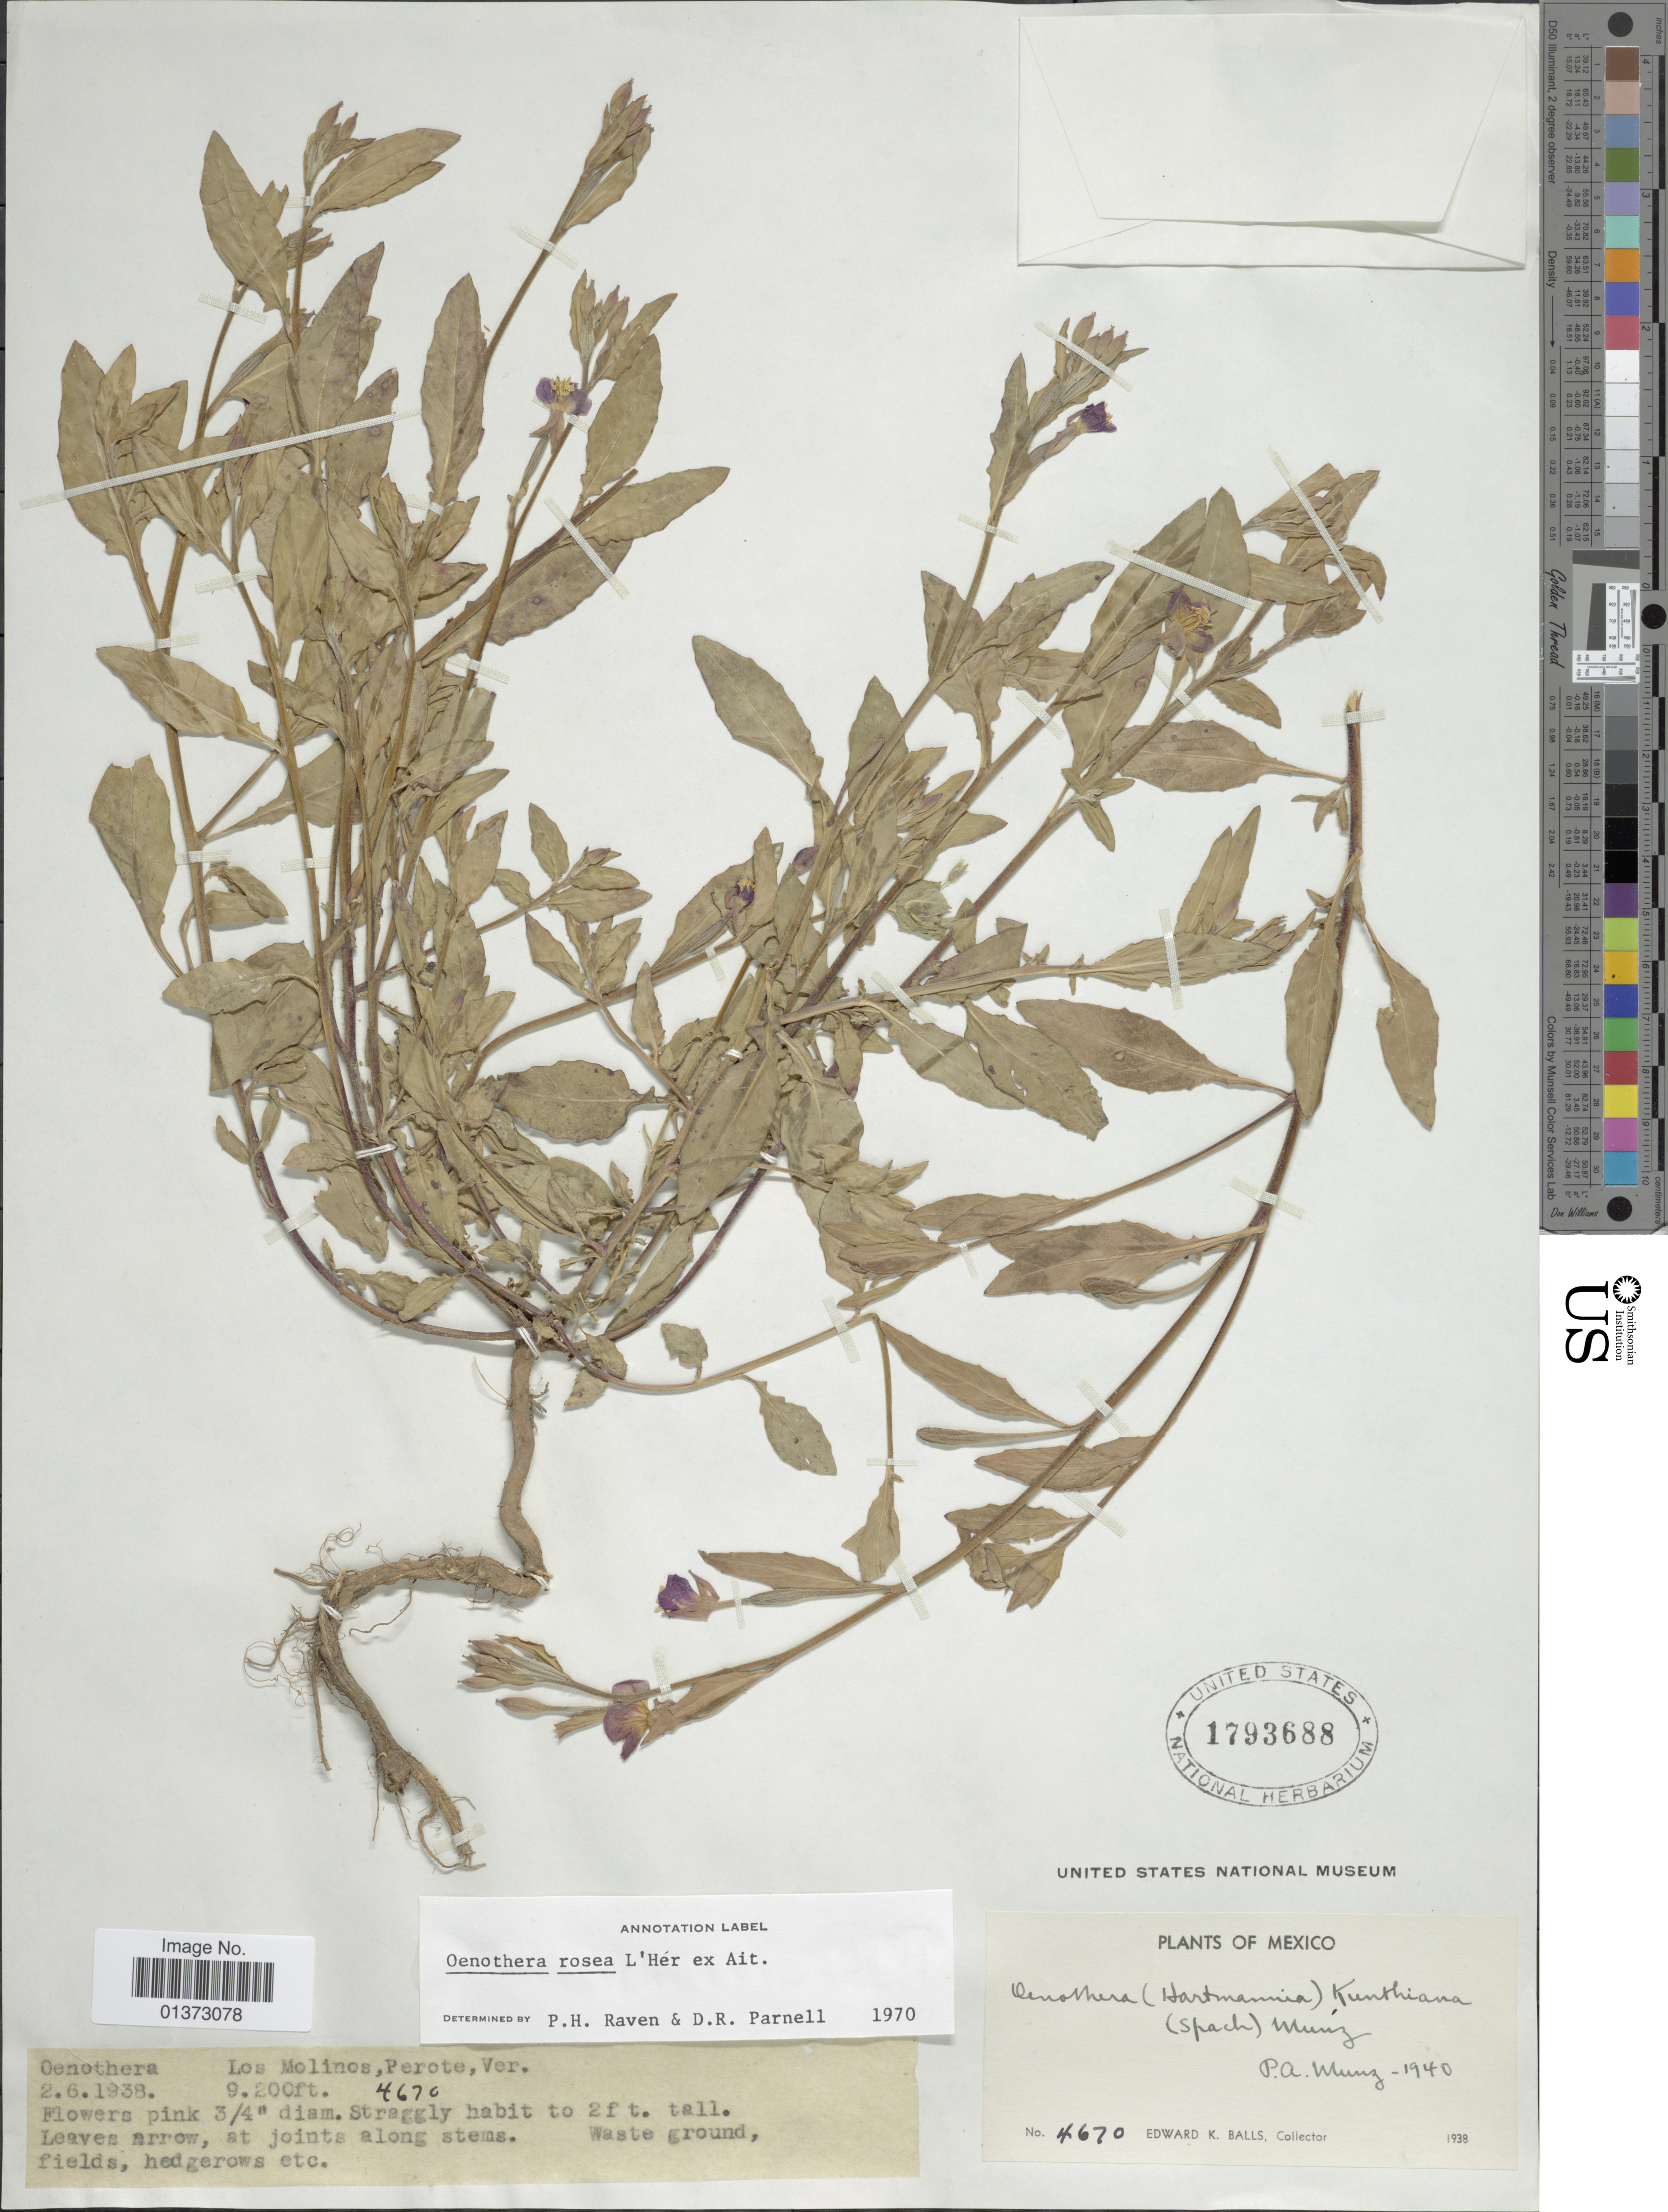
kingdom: Plantae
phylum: Tracheophyta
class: Magnoliopsida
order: Myrtales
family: Onagraceae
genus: Oenothera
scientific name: Oenothera rosea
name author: L'Hér. ex Aiton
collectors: E. K. Balls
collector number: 4670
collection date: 1938-06-02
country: Mexico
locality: Los Molinos, Perote, Ver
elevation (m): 2804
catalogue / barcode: US 1793688